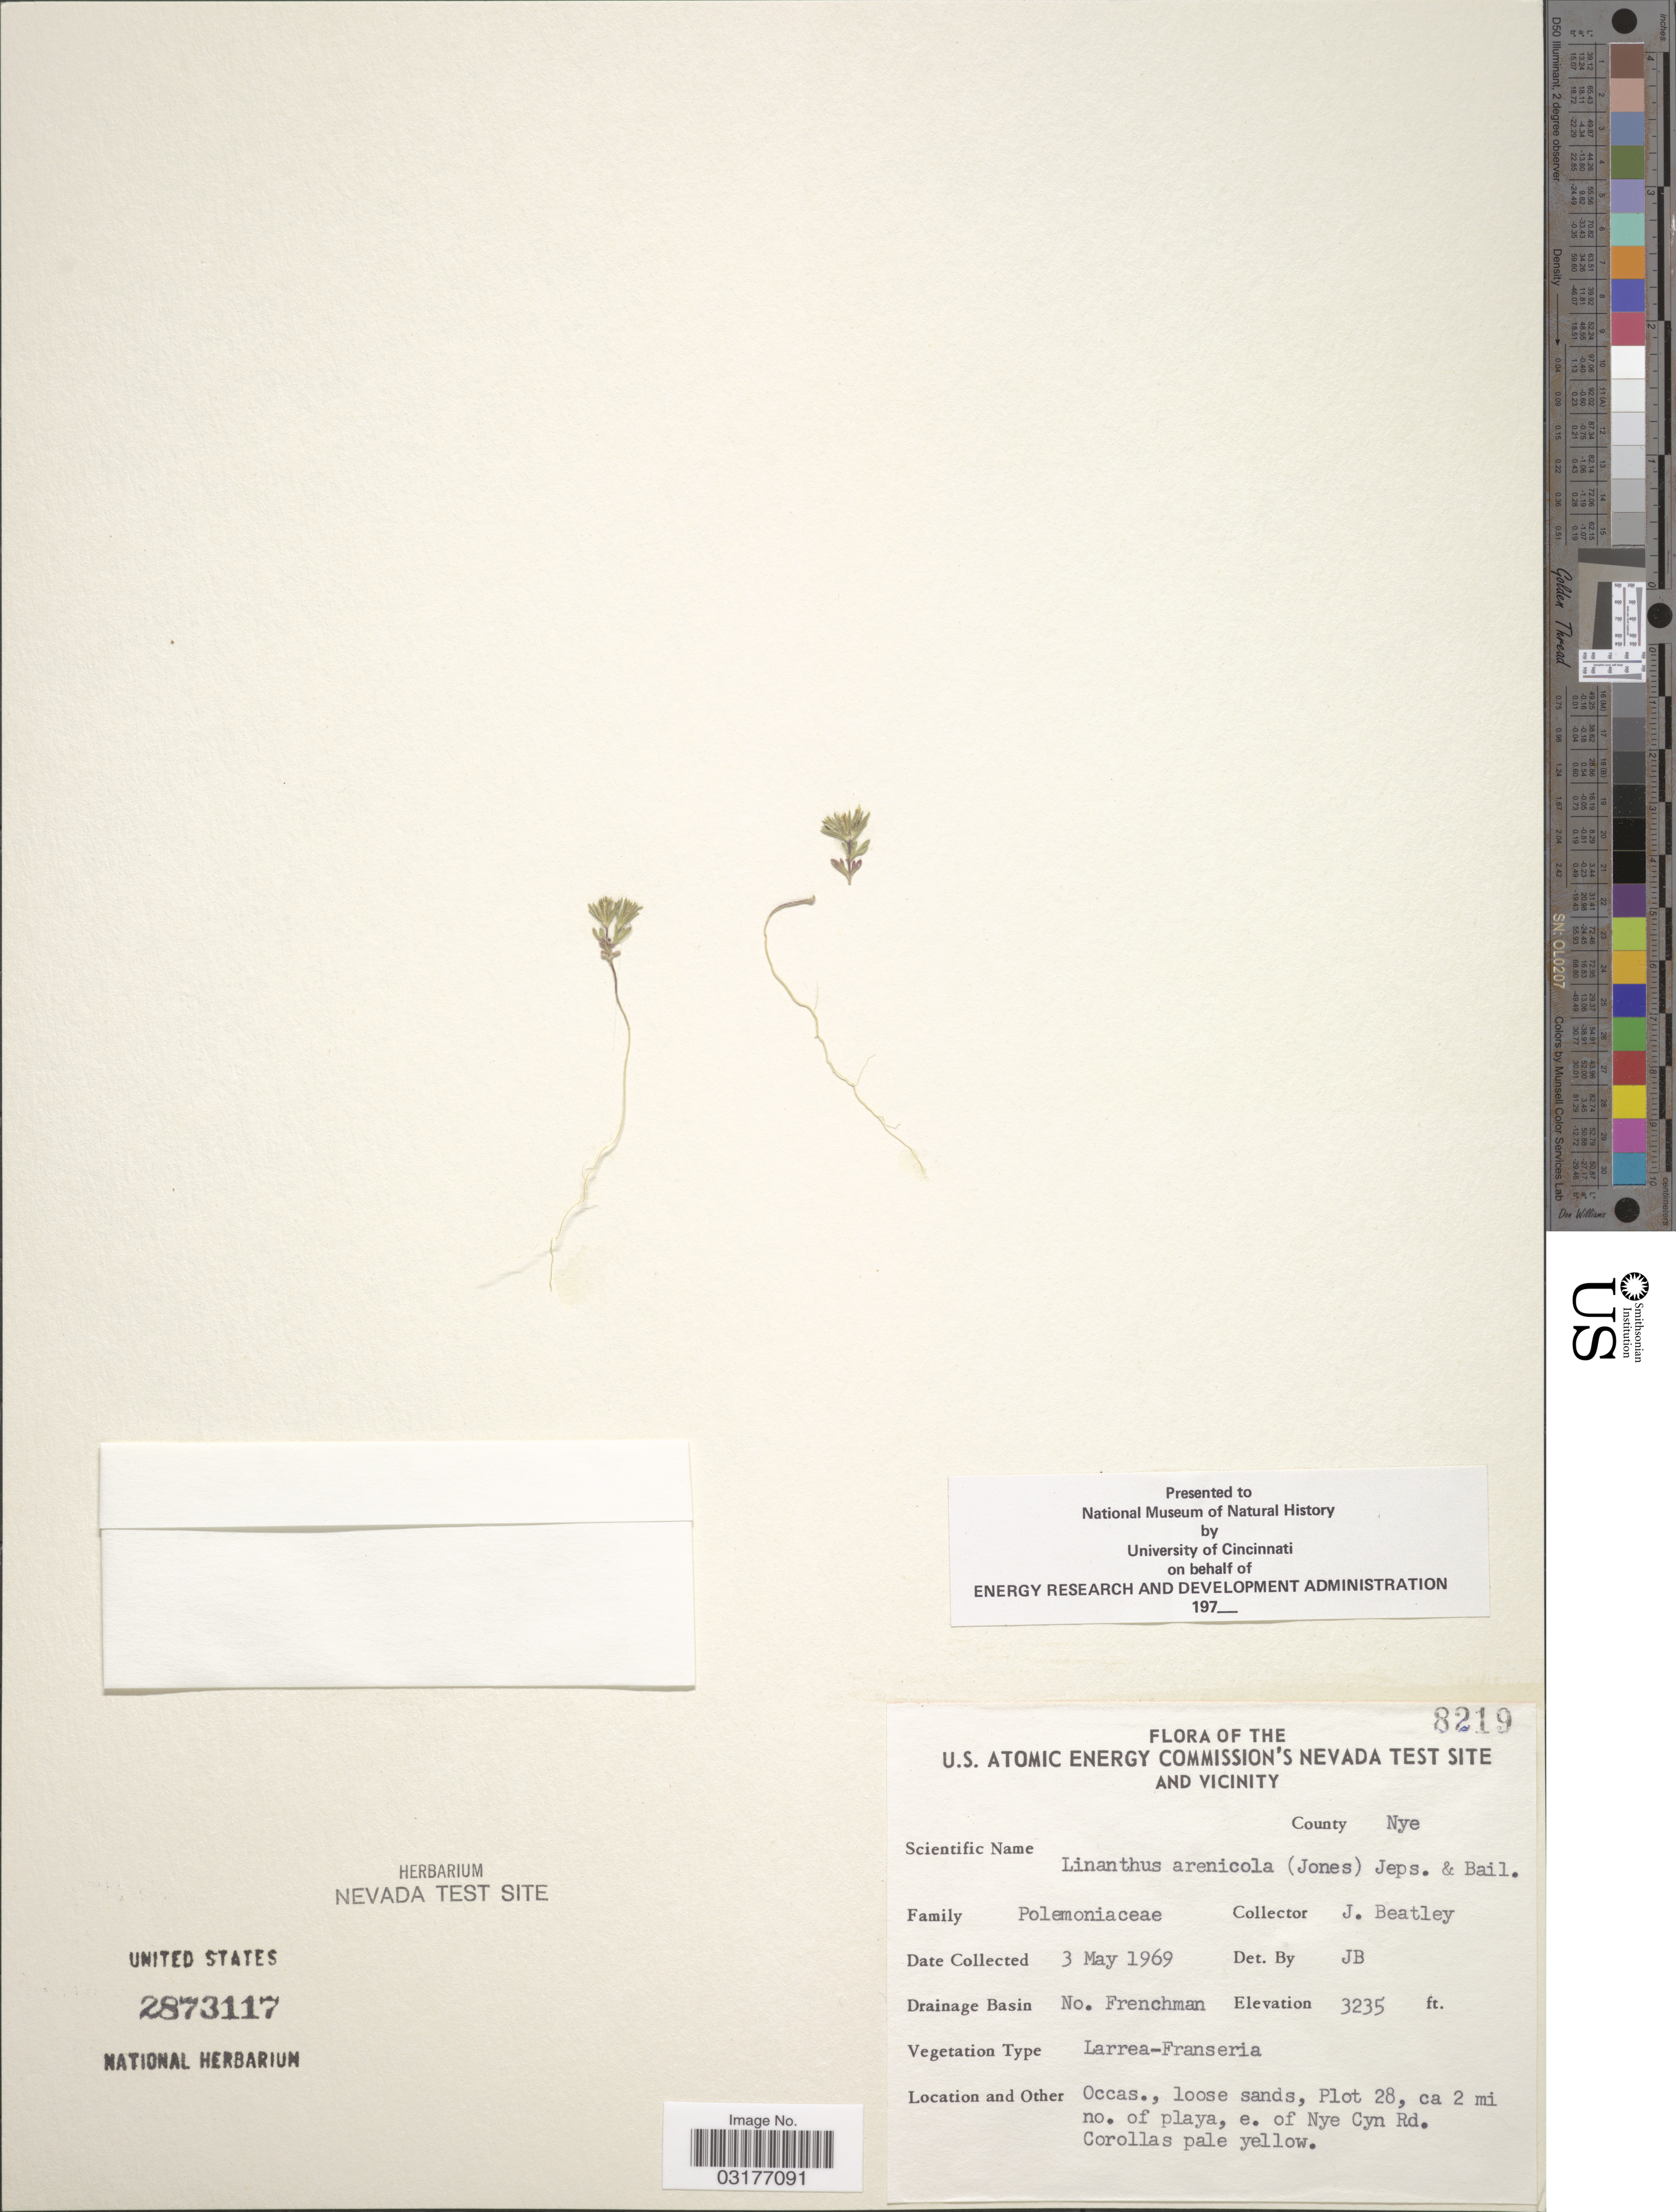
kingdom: Plantae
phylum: Tracheophyta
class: Magnoliopsida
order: Ericales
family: Polemoniaceae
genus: Linanthus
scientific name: Linanthus arenicola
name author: (M.E. Jones) Jeps. & V. L. Bailey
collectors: J. C. Beatley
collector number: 8219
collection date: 1969-05-03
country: United States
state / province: Nevada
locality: The U. S. Atomic Energy Commission's Nevada Test Site and Vicinity. County Nye. Drainage Basin No. Frenchman. Plot 28, ca 2 mi no. of playa, e. of Nye Cyn Rd.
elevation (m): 986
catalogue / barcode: US 2873117